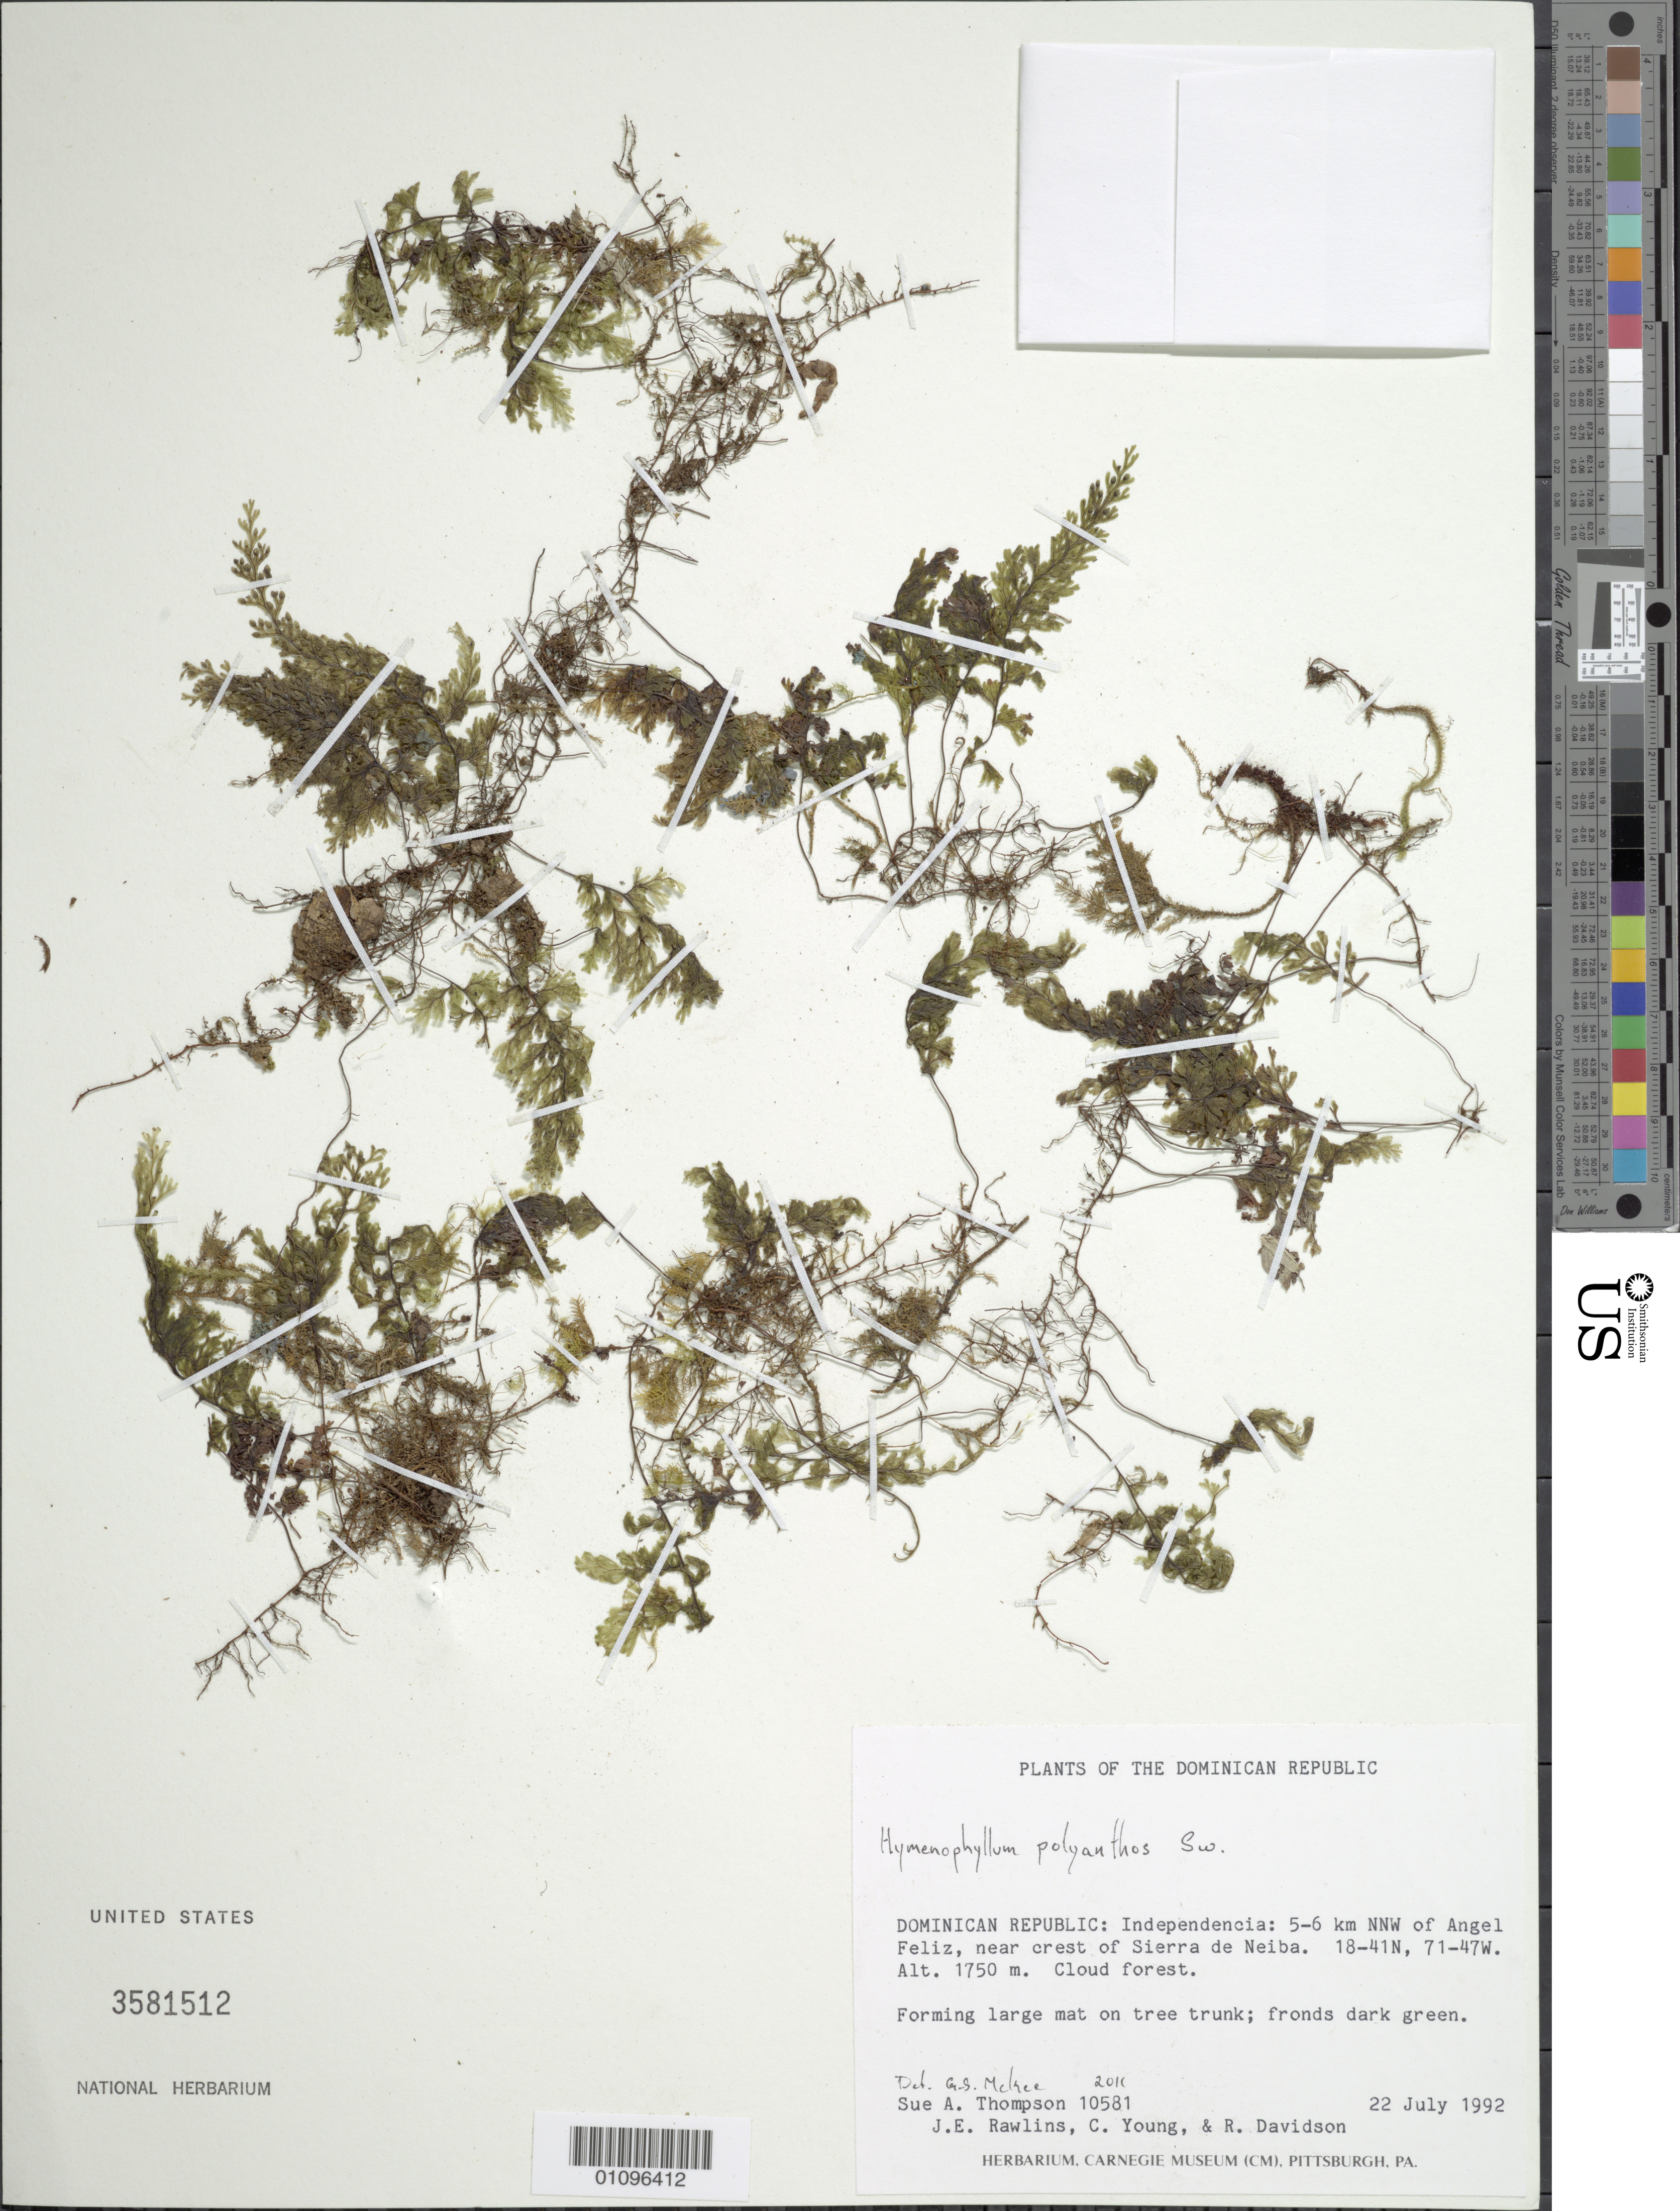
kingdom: Plantae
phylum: Tracheophyta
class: Polypodiopsida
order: Hymenophyllales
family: Hymenophyllaceae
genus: Hymenophyllum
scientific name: Hymenophyllum polyanthos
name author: (Sw.) Sw.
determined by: McKee, G. S., (US), NMNH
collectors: S. A. Thompson, J. Rawlins, C. Young & R. Davidson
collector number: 10581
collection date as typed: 22 Jul 1992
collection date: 1992-07-22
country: Dominican Republic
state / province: Independencia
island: Hispaniola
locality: Angel Feliz, 5-6 km NNW of, near crest of Sierra de Neiba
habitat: Cloud forest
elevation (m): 1750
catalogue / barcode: US 3581512